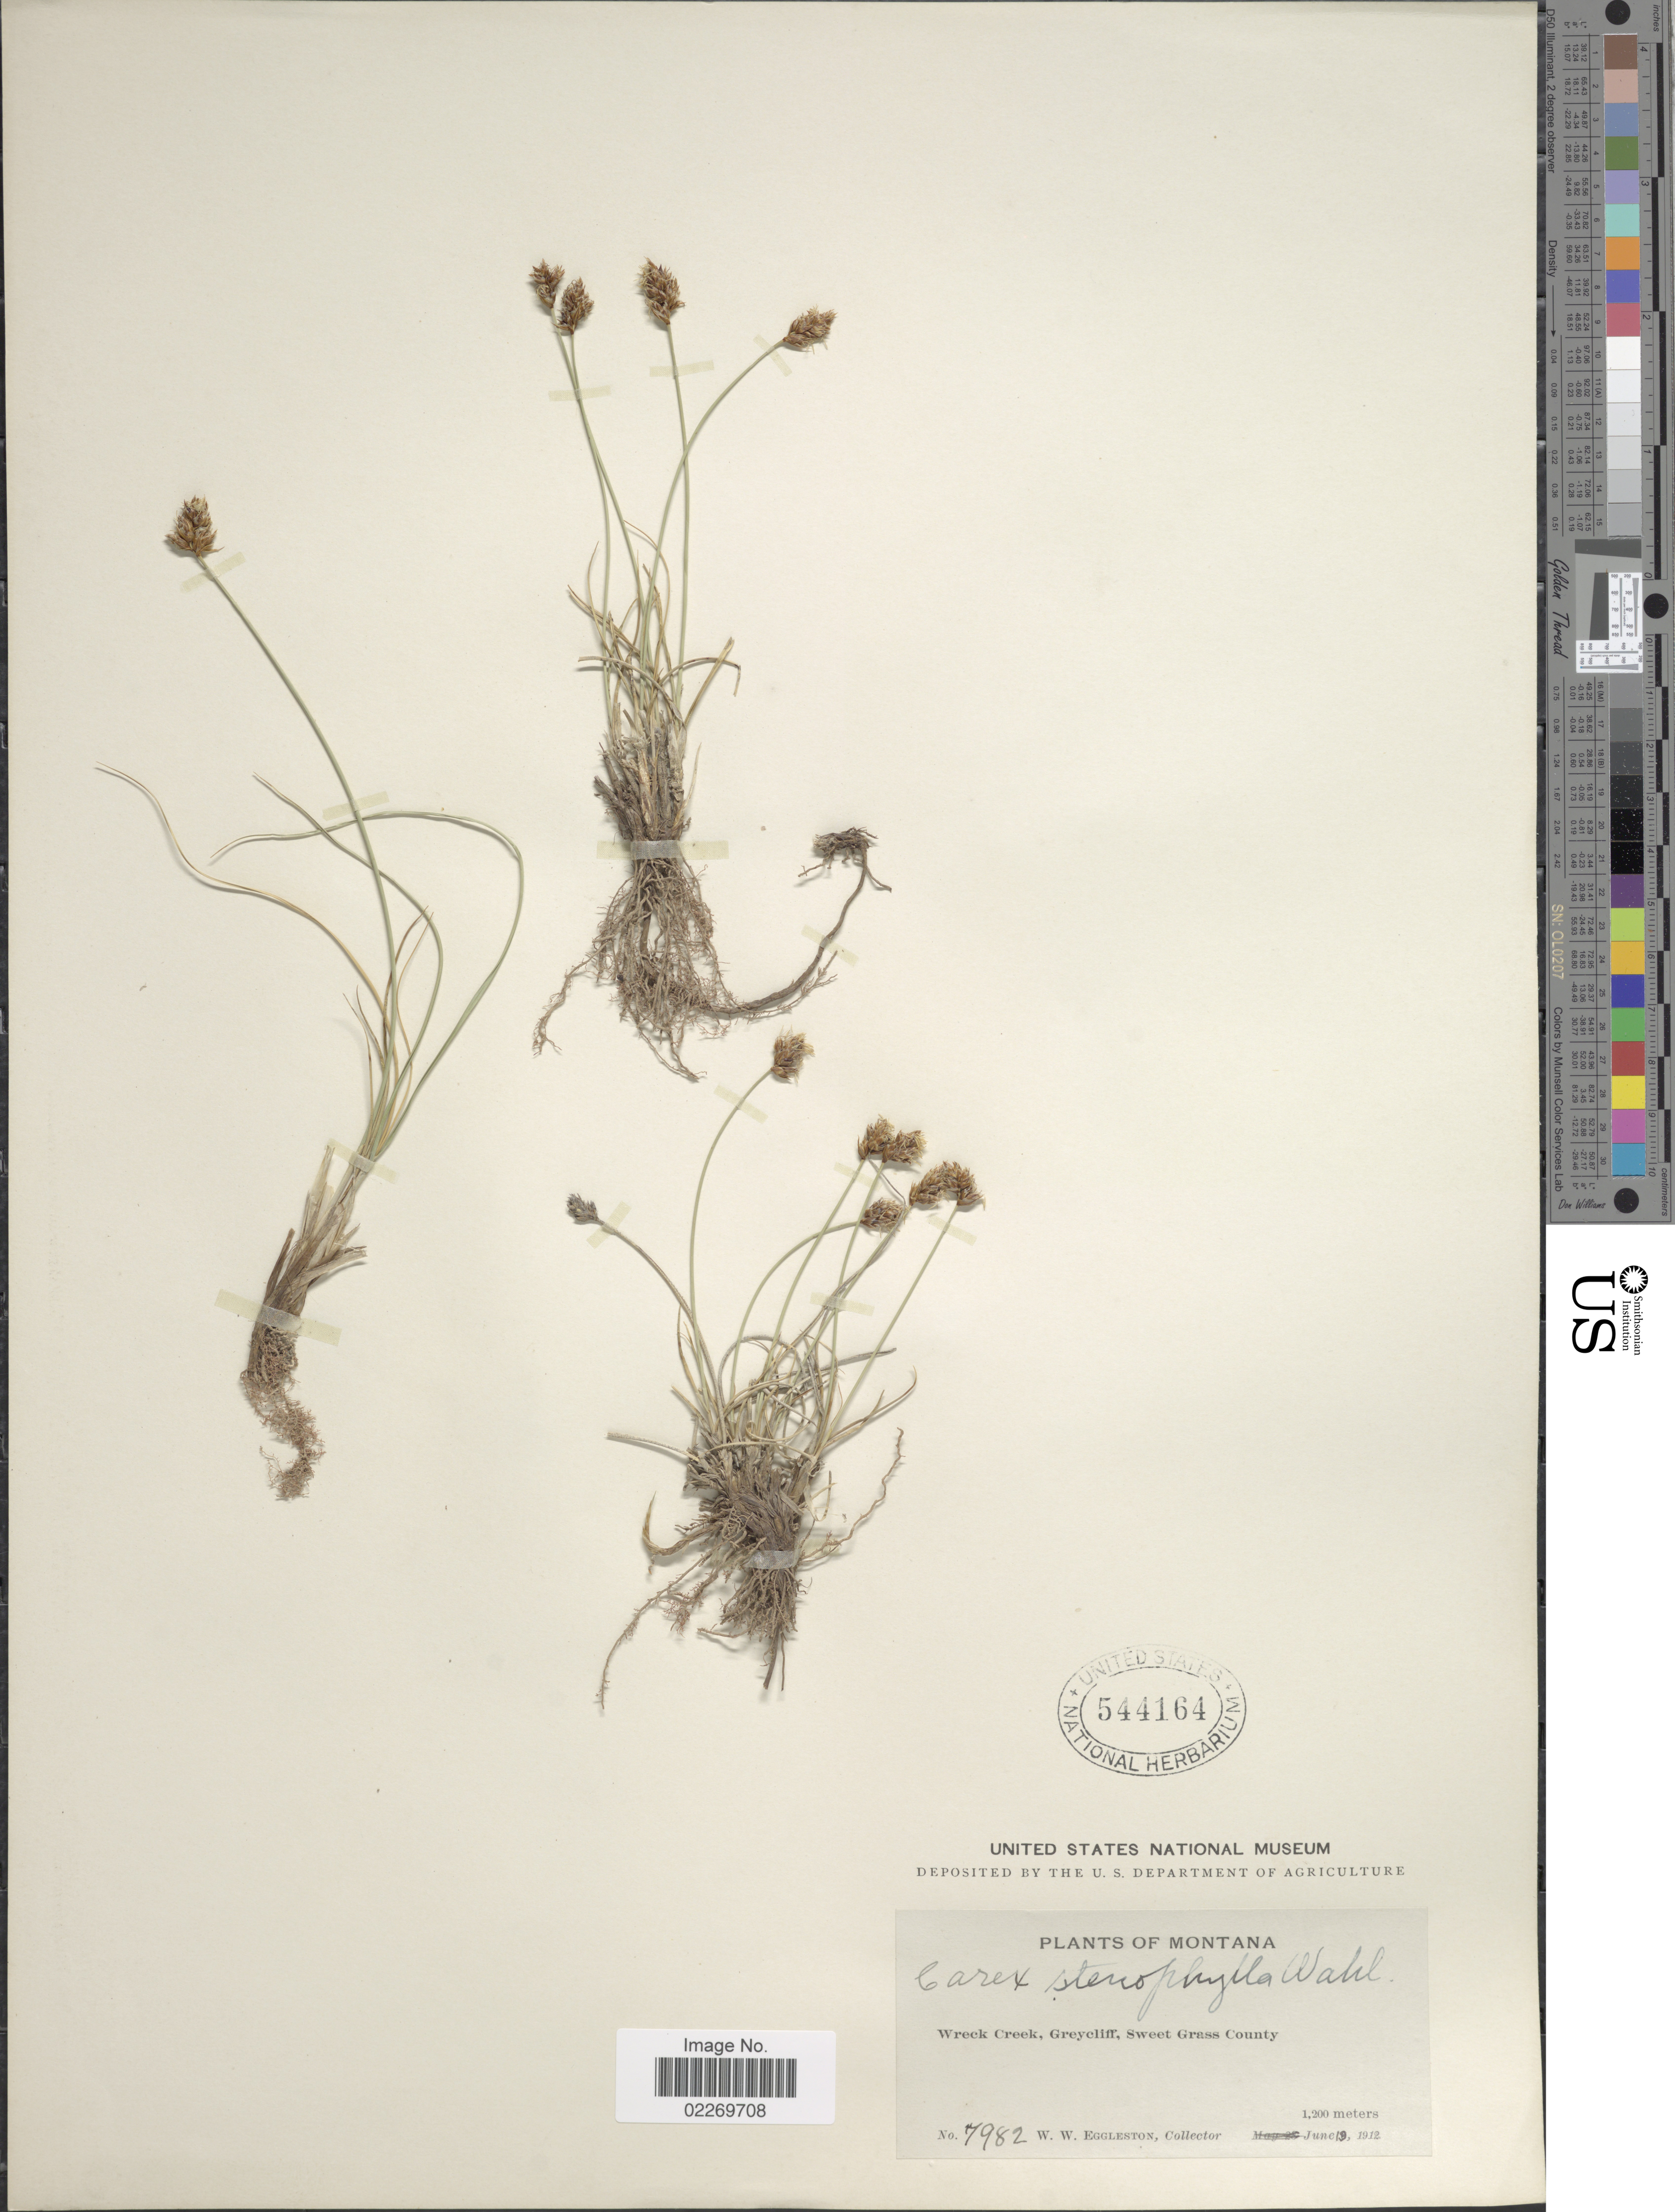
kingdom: Plantae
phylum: Tracheophyta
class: Liliopsida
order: Poales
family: Cyperaceae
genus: Carex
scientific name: Carex eleocharis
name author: L.H. Bailey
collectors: W. W. Eggleston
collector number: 7982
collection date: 1912-06-19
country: United States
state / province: Montana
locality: Wreck Creek, Greycliff, Sweet Grass County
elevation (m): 1200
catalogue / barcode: US 544164